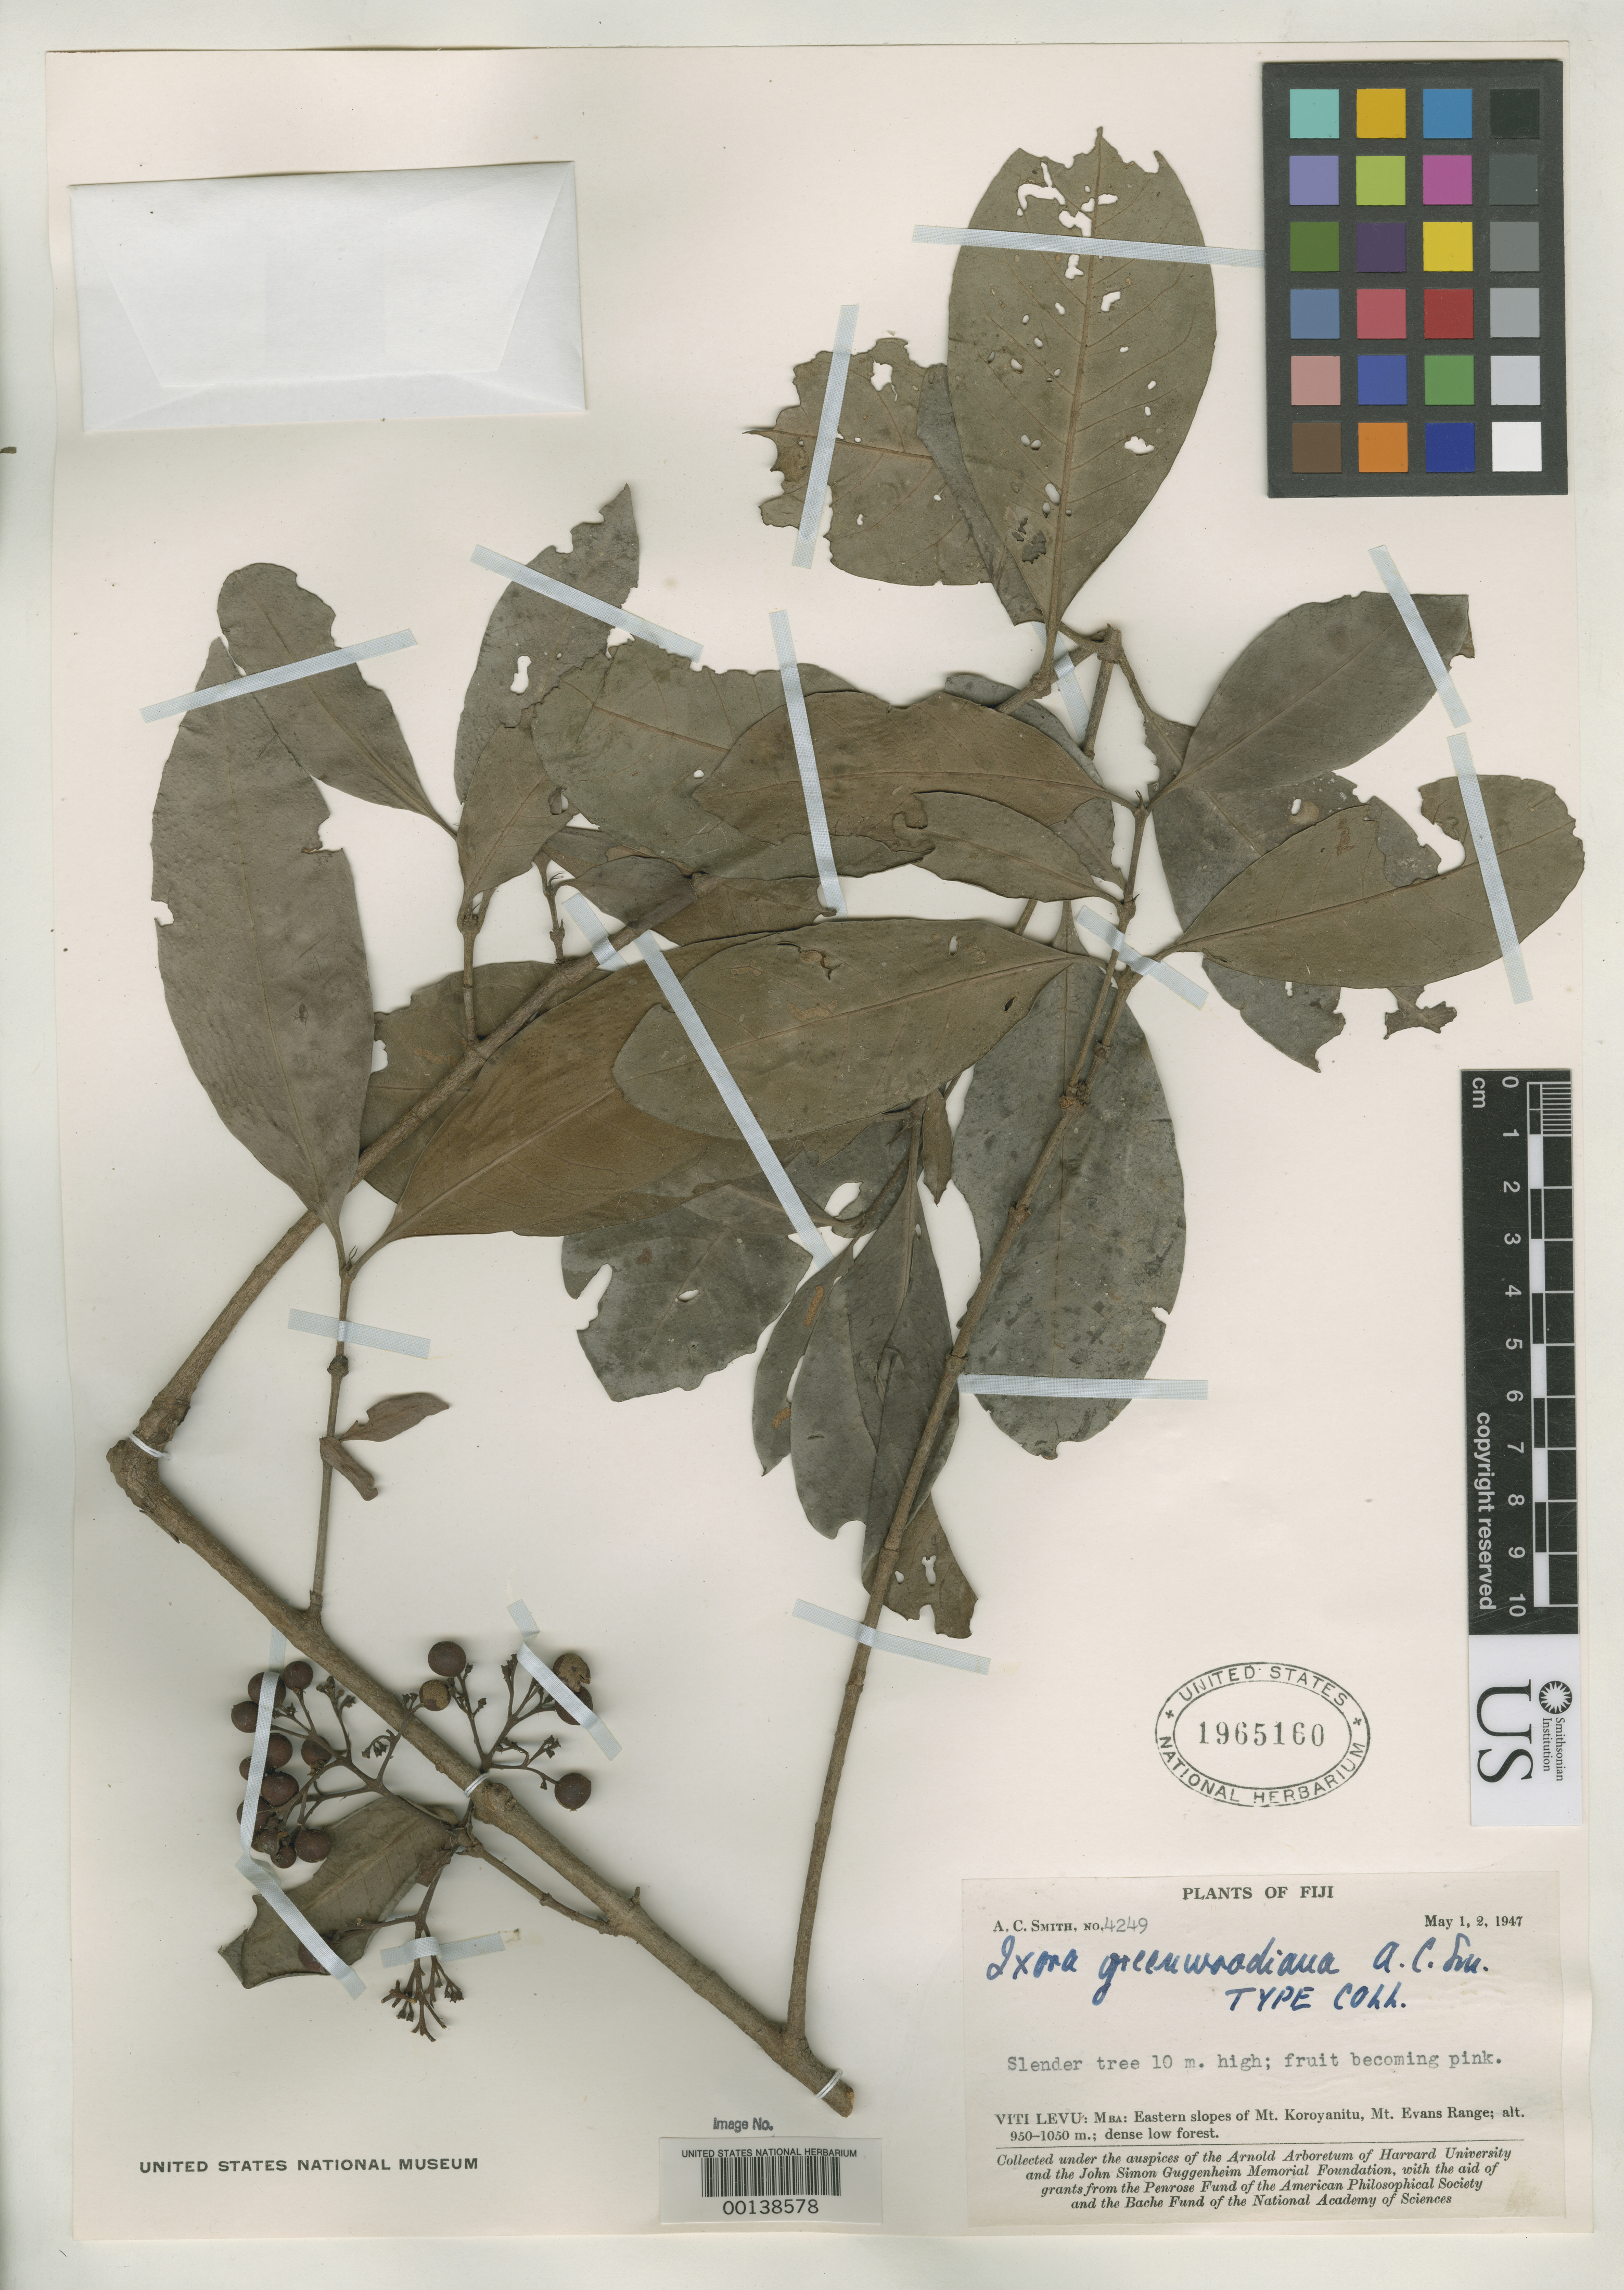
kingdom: Plantae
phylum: Tracheophyta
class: Magnoliopsida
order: Gentianales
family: Rubiaceae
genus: Ixora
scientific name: Ixora greenwoodiana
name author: A.C. Sm.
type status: Isotype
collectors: A. C. Smith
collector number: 4249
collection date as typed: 02 May 1947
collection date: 1947-05-02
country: Fiji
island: Viti Levu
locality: E slopes of Mt. Koroyanitu, Mt. Evans Range. [Viti Levu Group]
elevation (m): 950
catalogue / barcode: US 1965160